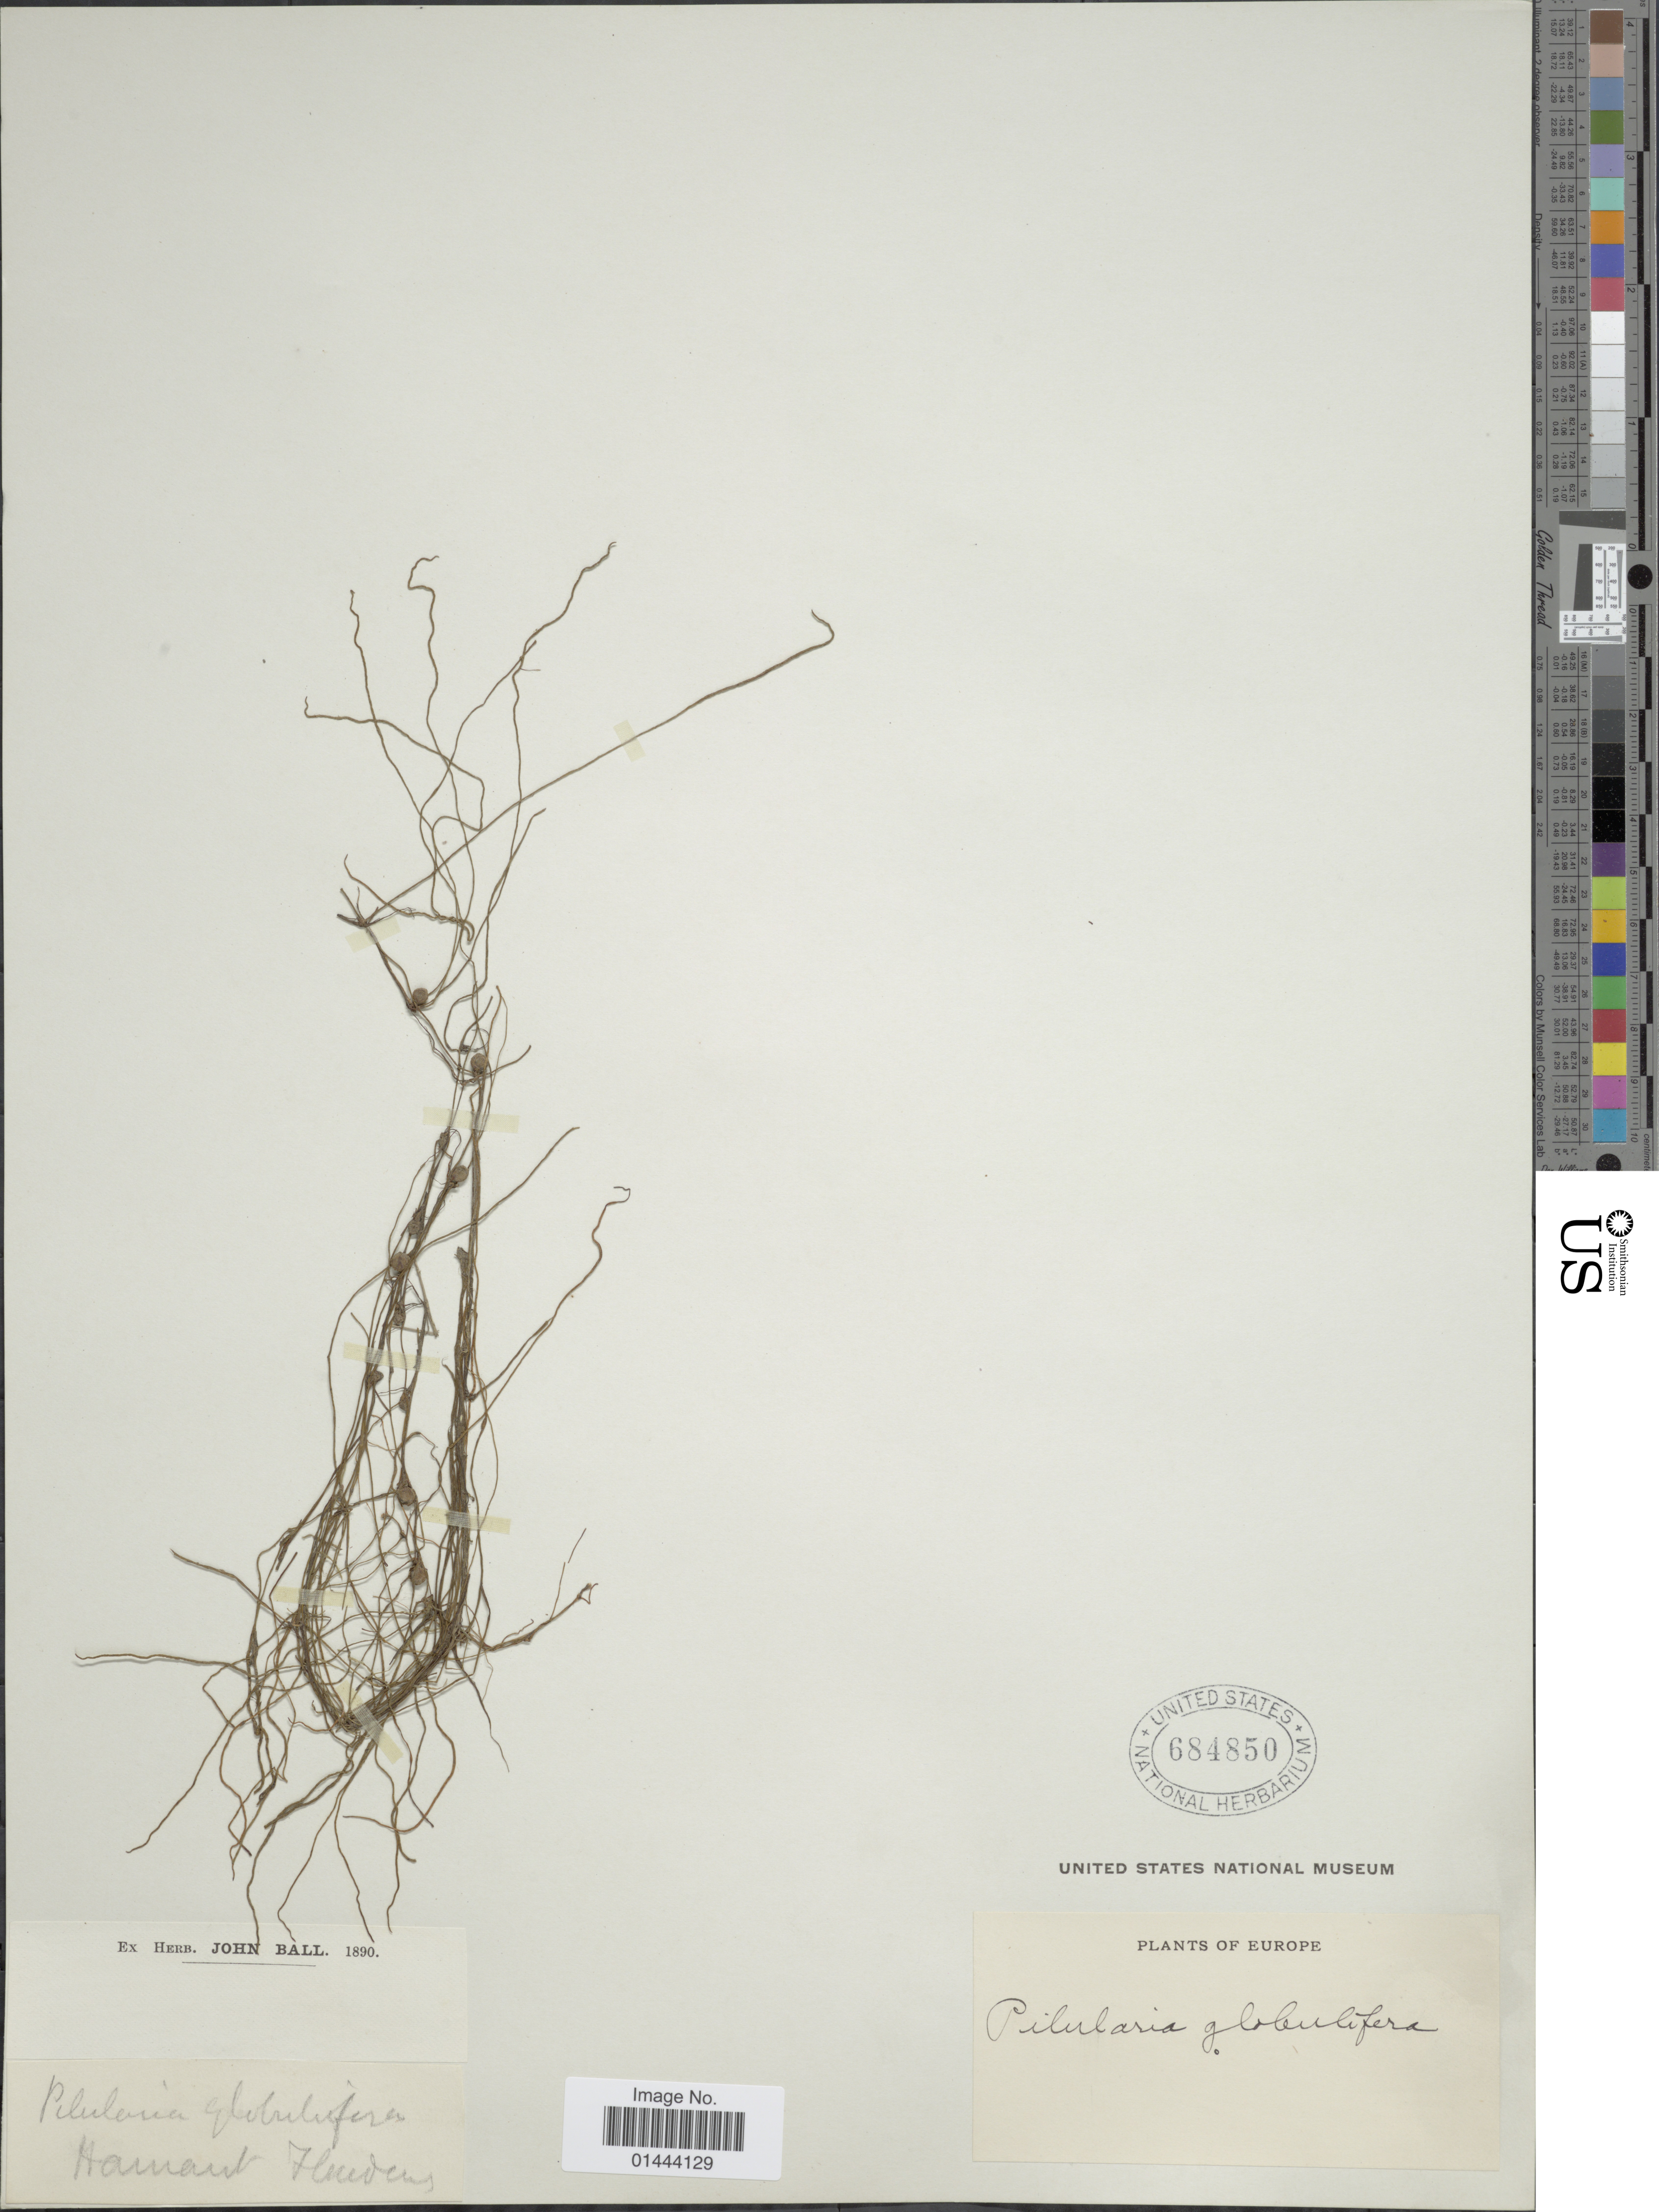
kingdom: Plantae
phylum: Tracheophyta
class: Polypodiopsida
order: Salviniales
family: Marsileaceae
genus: Pilularia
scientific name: Pilularia globulifera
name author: L.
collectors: ex herb. John Ball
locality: Europe, Hamant Fliodens [interpreted]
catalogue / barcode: US 684850